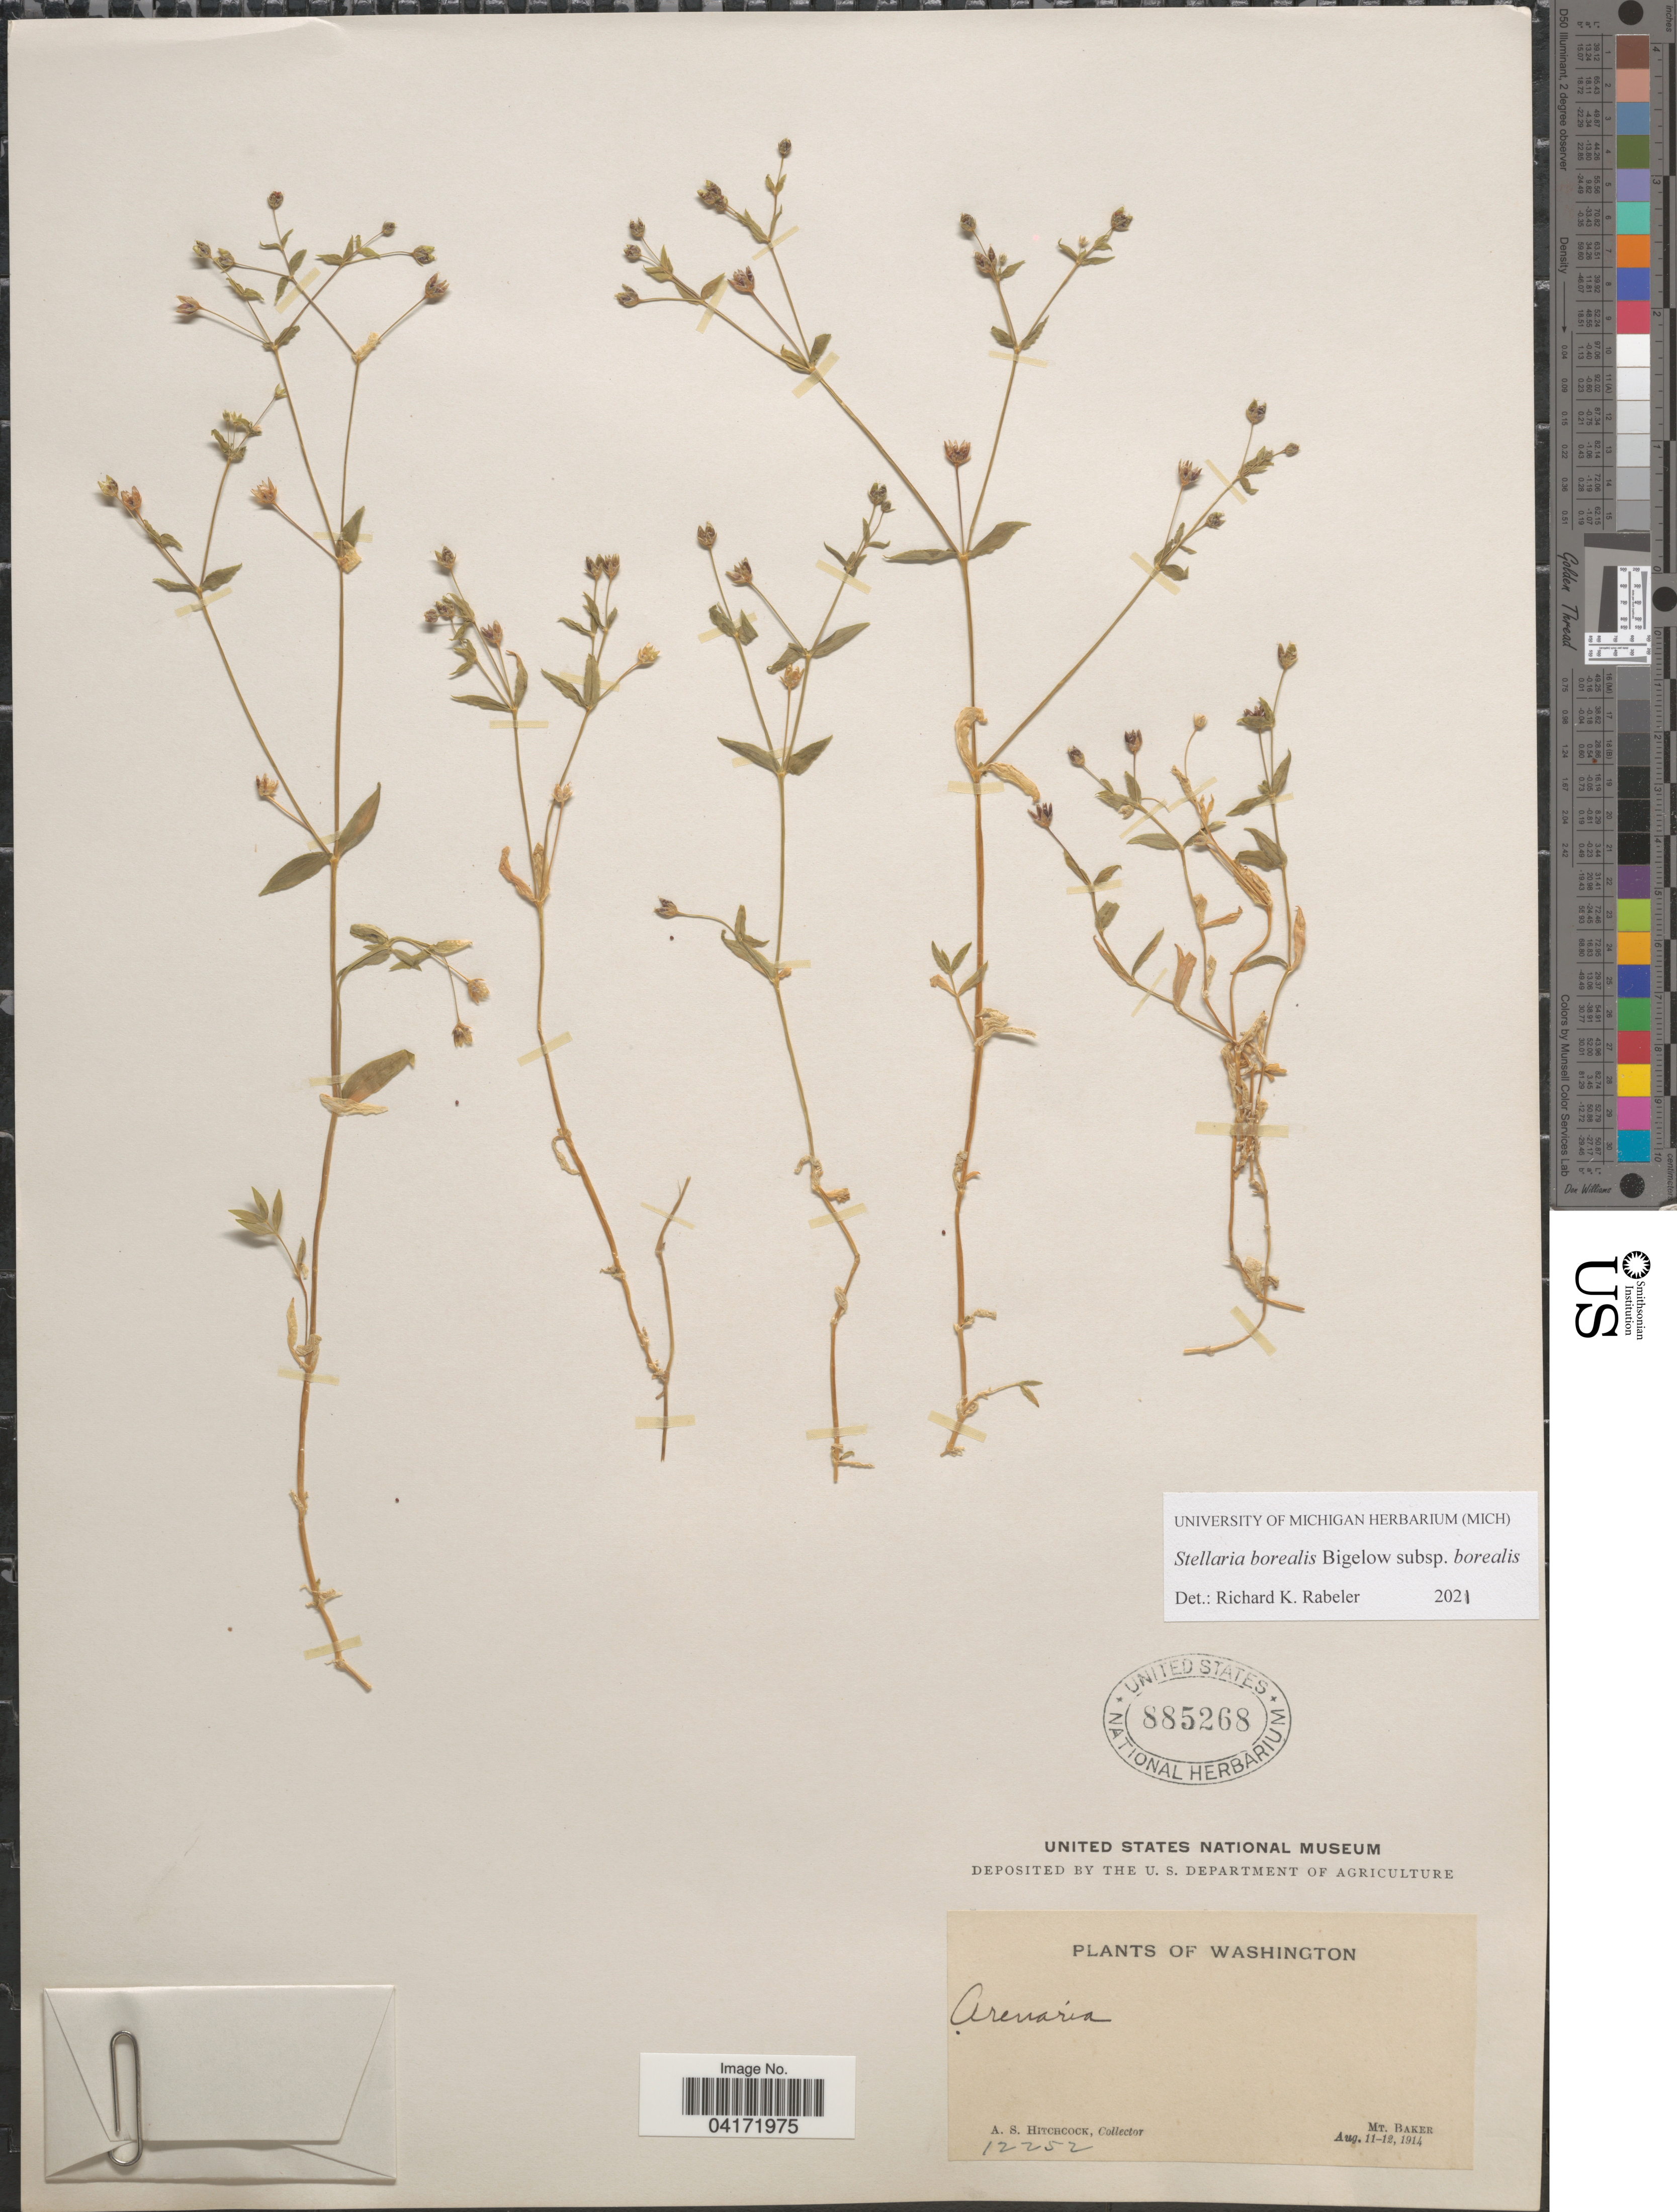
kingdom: Plantae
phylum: Tracheophyta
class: Magnoliopsida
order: Caryophyllales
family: Caryophyllaceae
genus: Stellaria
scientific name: Stellaria borealis subsp. borealis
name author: Bigelow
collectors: A. S. Hitchcock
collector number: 12252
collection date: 1914-08-11/1914-08-12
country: United States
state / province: Washington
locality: Mt. Baker.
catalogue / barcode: US 885268